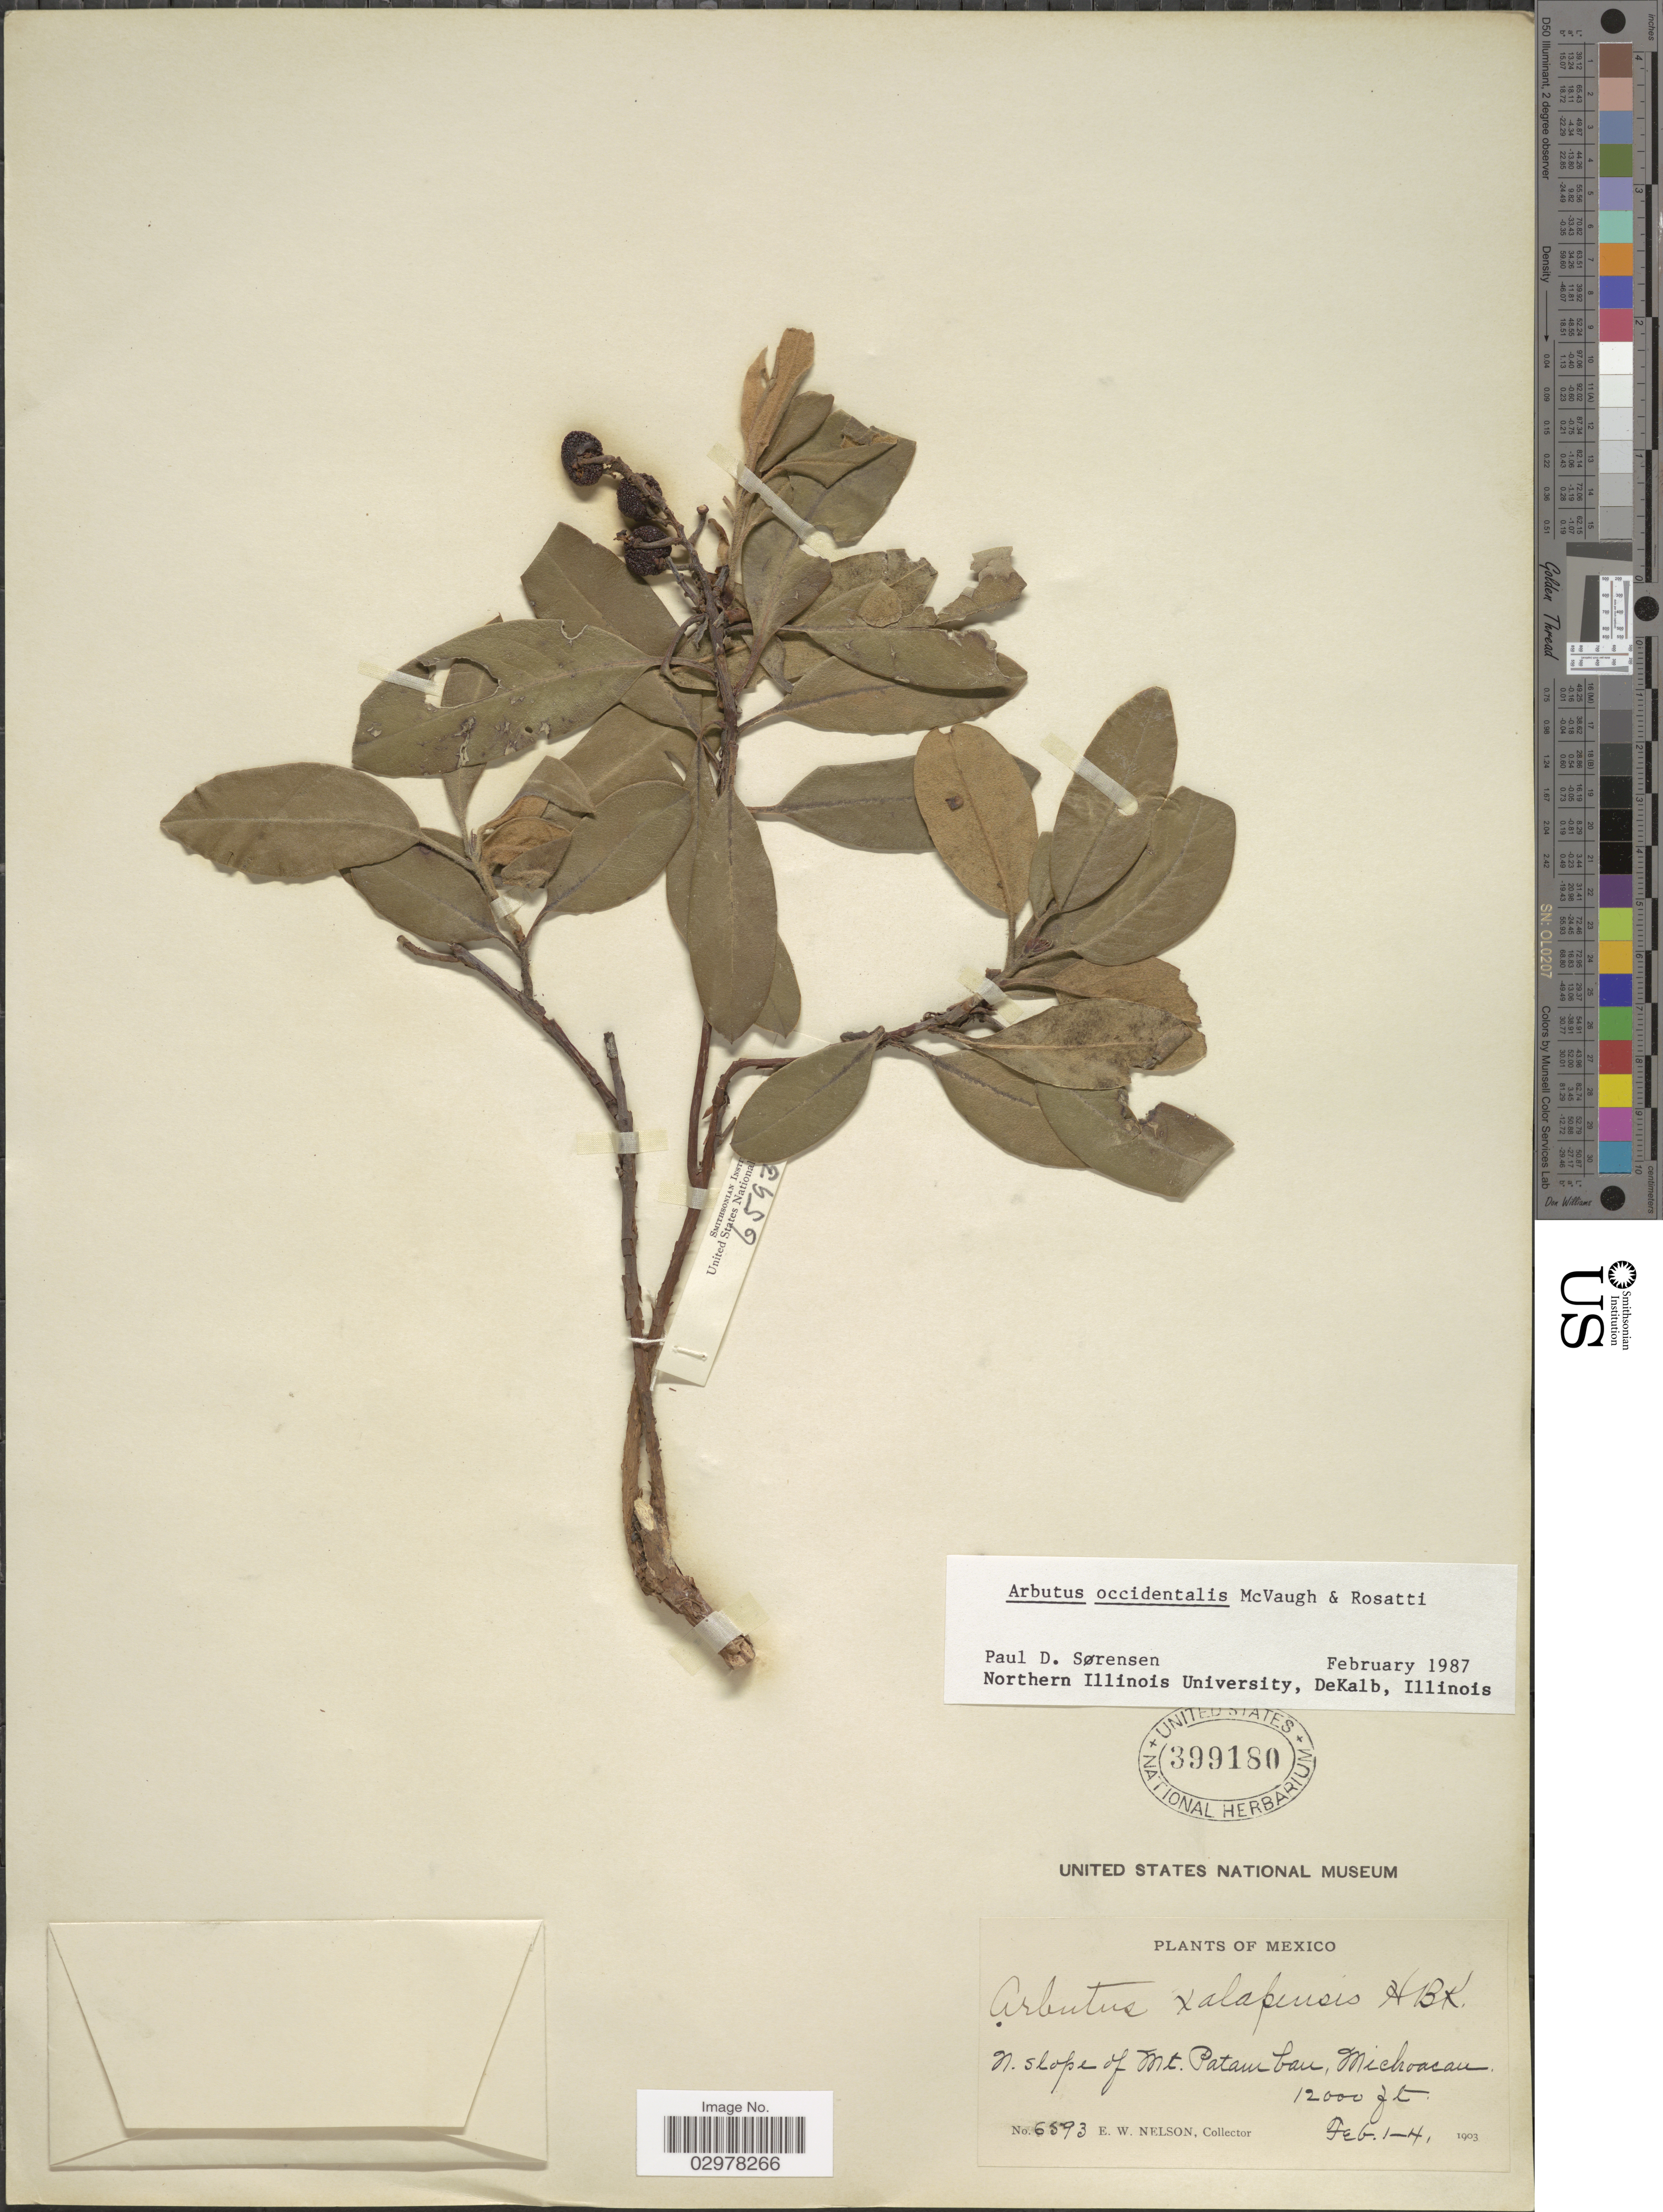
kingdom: Plantae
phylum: Tracheophyta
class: Magnoliopsida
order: Ericales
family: Ericaceae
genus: Arbutus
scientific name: Arbutus occidentalis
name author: McVaugh & Rosatti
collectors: E. W. Nelson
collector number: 6593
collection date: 1903-02-01/1903-02-04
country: Mexico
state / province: Michoacán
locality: N. slope of Mt. Patambau.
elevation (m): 3658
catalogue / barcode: US 399180